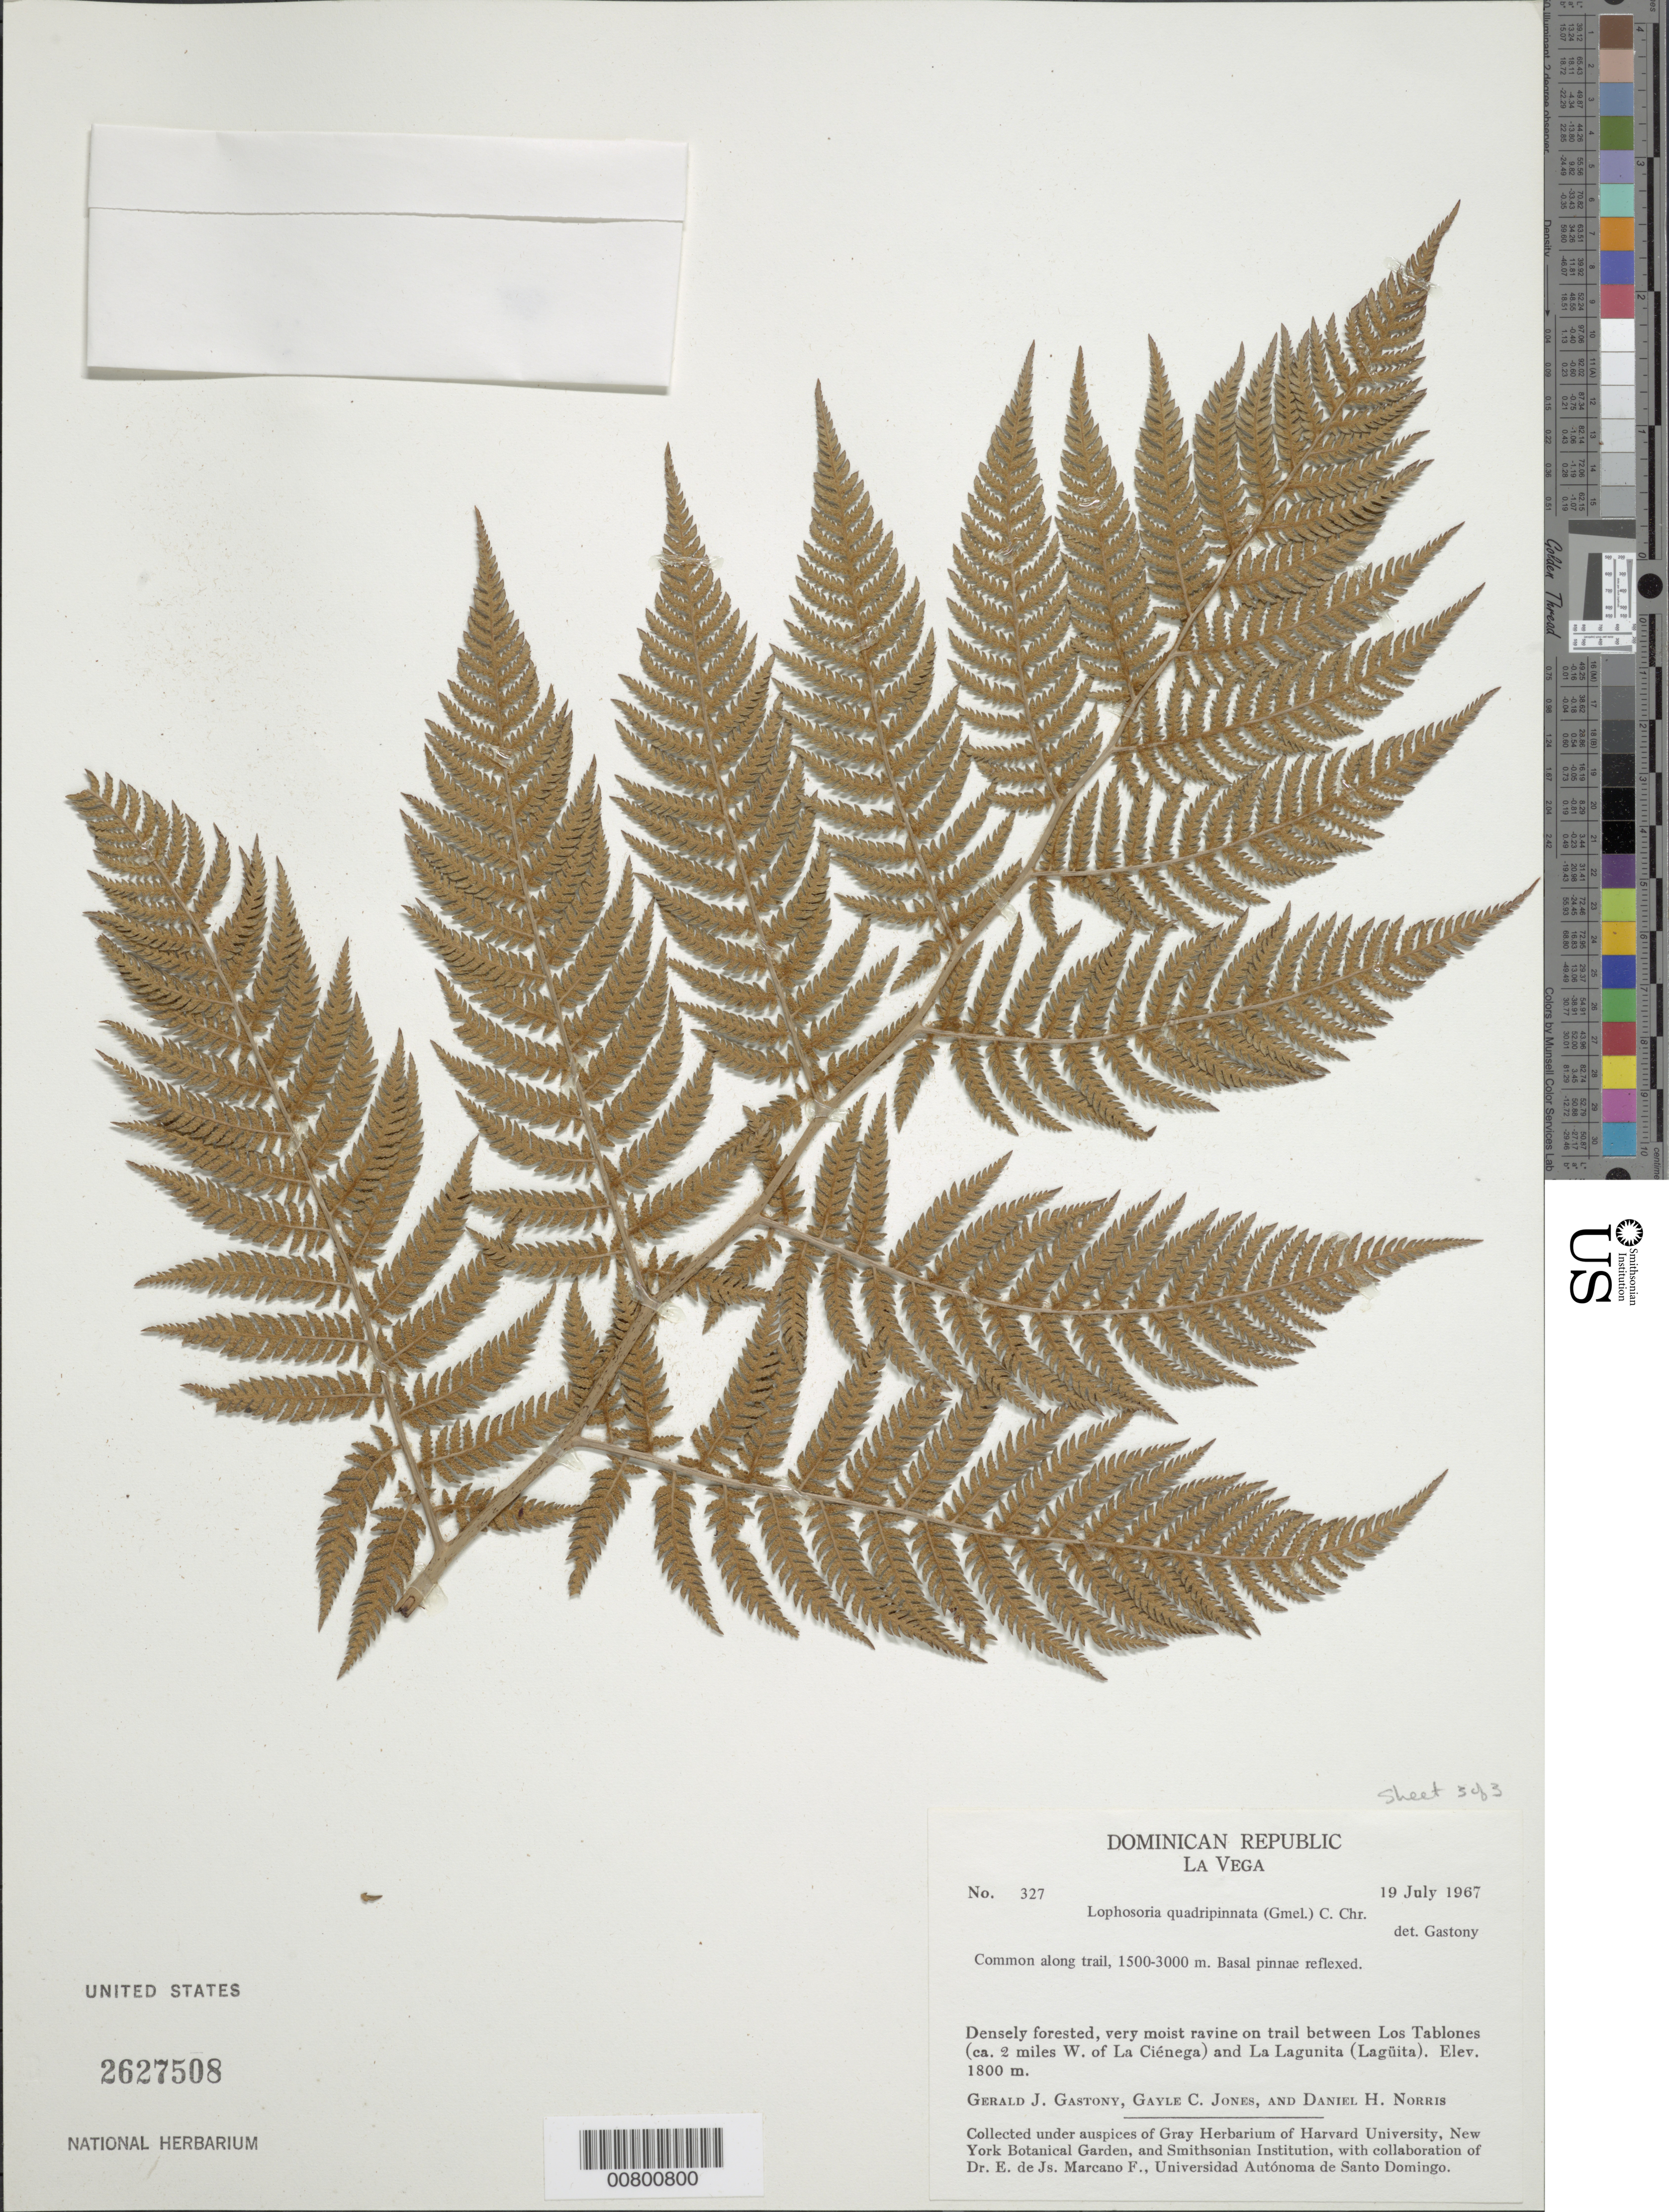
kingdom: Plantae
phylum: Tracheophyta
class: Polypodiopsida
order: Cyatheales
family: Dicksoniaceae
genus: Lophosoria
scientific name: Lophosoria quadripinnata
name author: (J.F. Gmel.) C. Chr.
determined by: Gastony, Gerald J.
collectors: G. Gastony, G. C. Jones & D. H. Norris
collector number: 327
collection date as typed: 19 Jul 1967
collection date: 1967-07-19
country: Dominican Republic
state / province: La Vega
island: Hispaniola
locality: Lost Tablones (ca. 2 miles W of La Ciénega) to La Lagunita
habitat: Trailside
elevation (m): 1500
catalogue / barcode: US 2627508